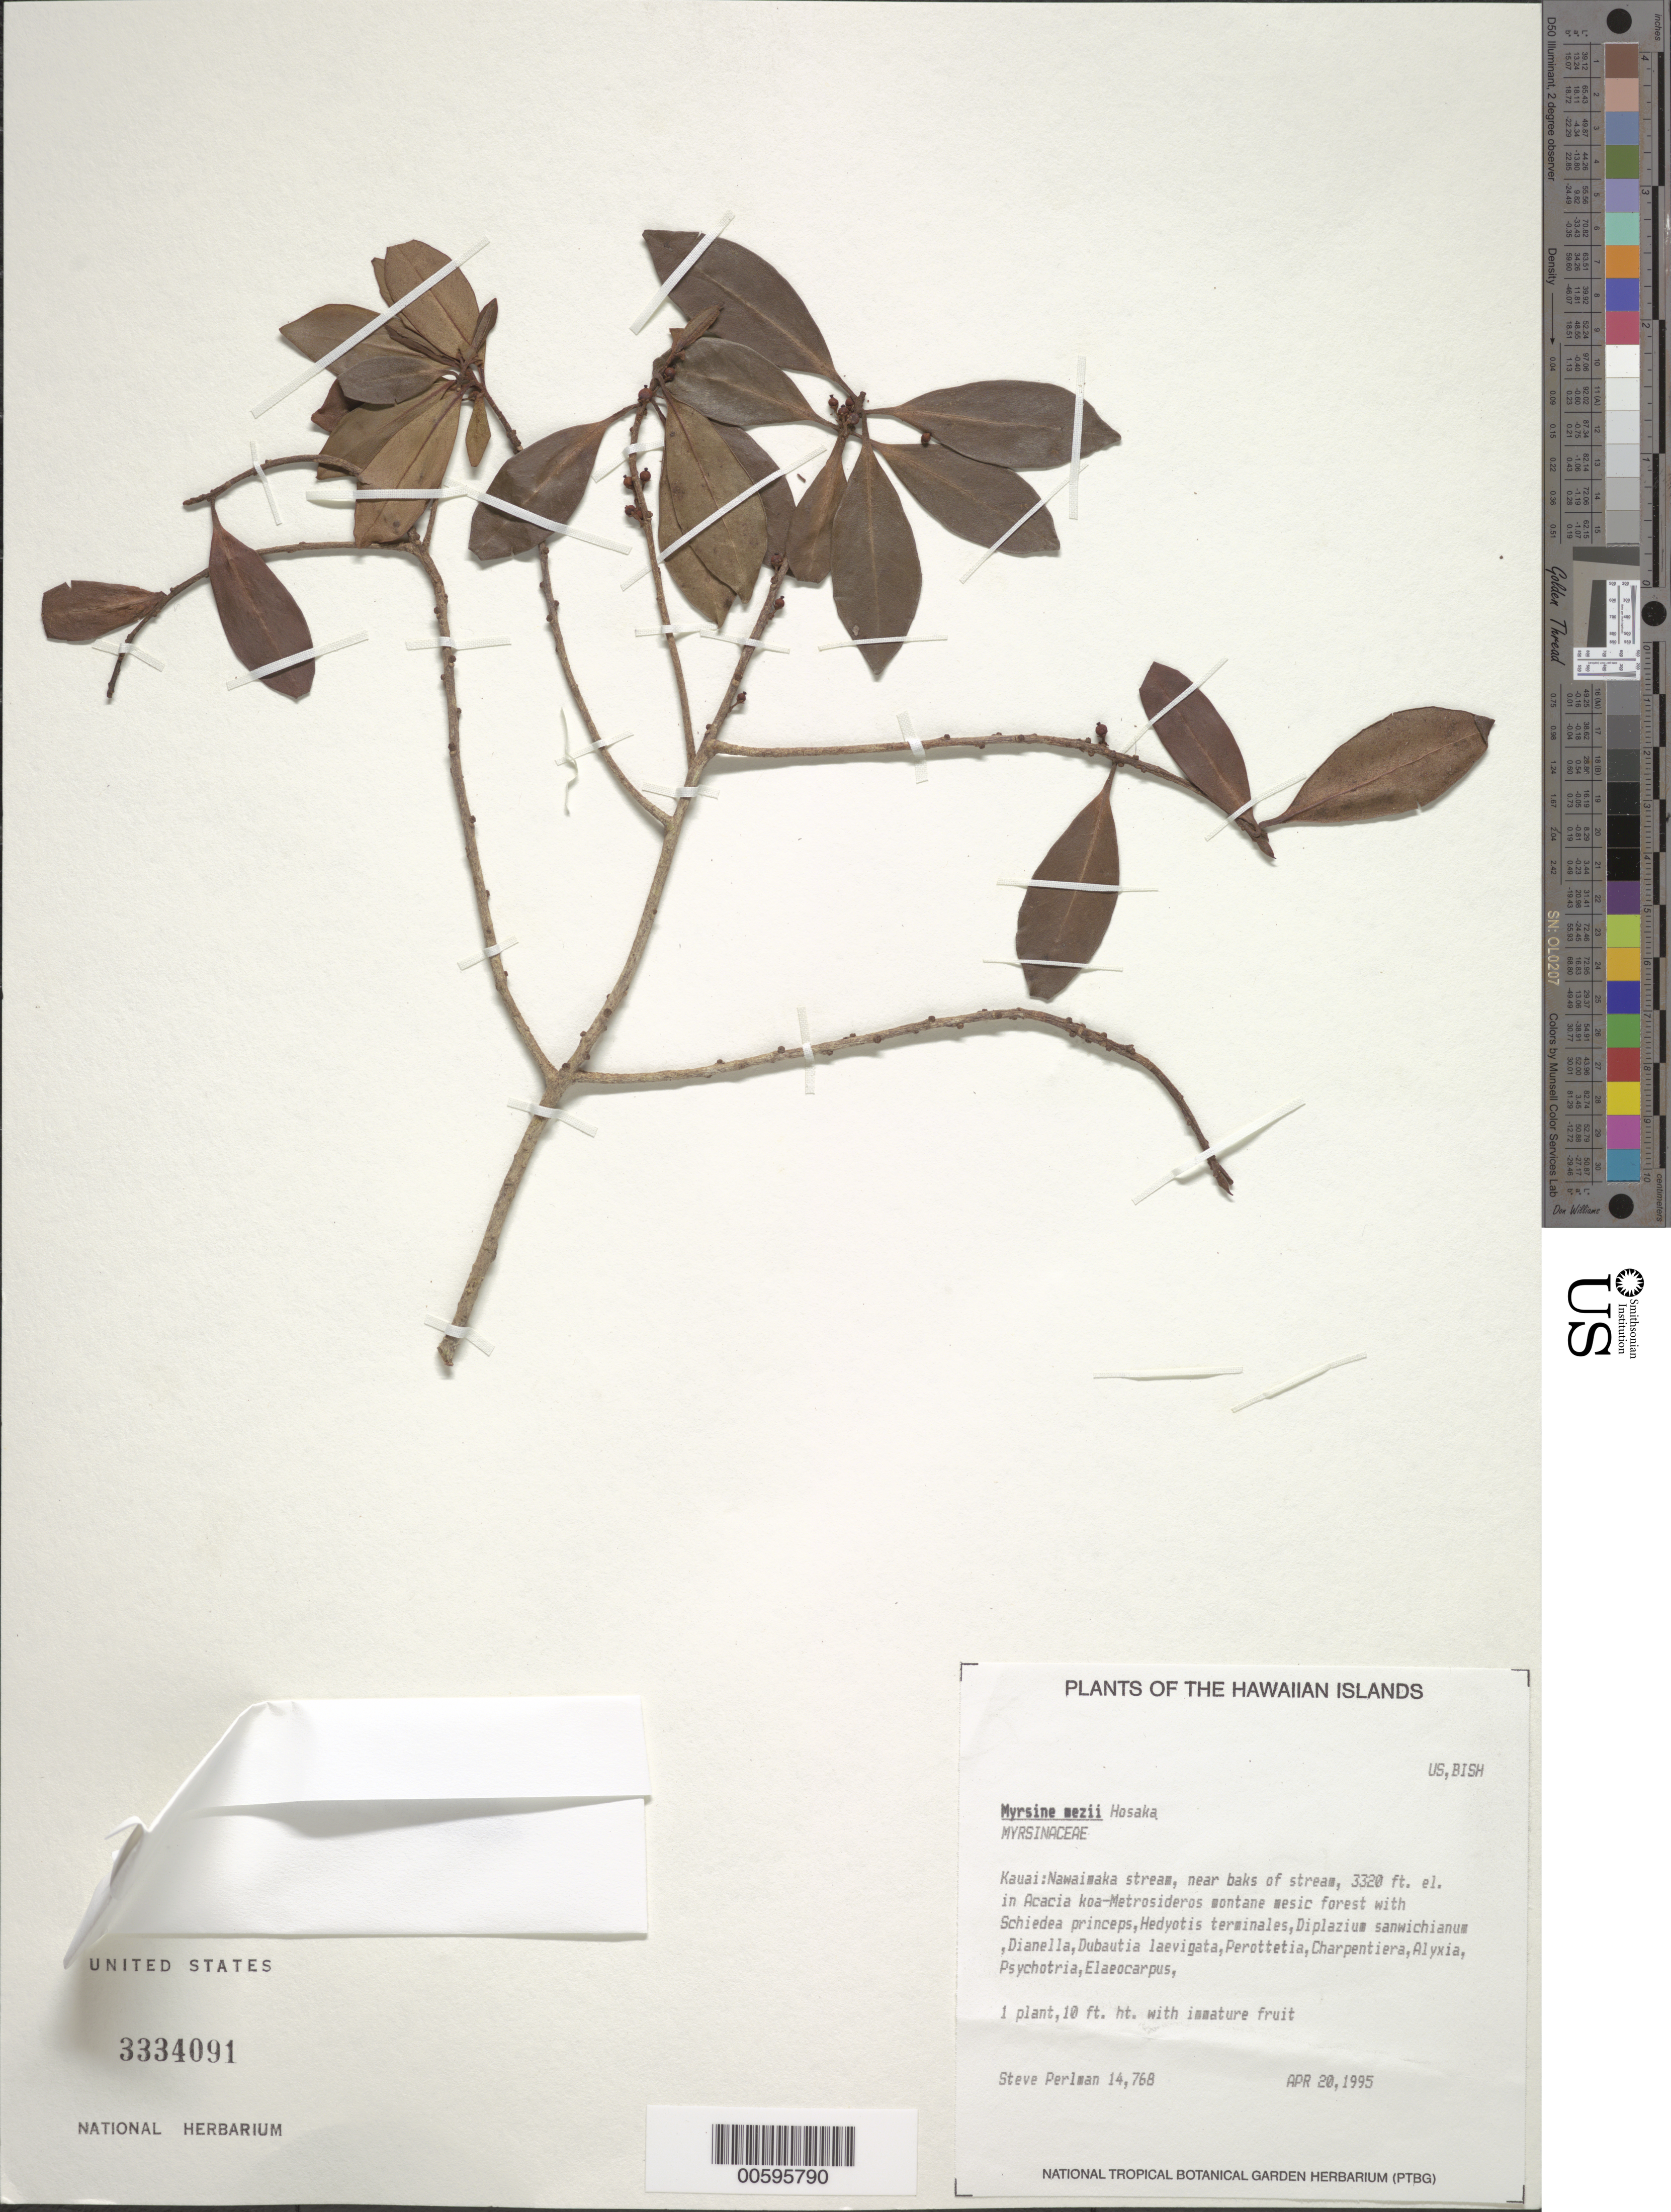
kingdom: Plantae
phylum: Tracheophyta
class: Magnoliopsida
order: Ericales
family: Primulaceae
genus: Myrsine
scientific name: Myrsine mezii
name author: Hosaka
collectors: S. P. Perlman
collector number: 14768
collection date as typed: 20 Apr 1995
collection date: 1995-04-20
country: United States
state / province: Hawaii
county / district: Kauai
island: Kaua'i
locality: Nawaimaka stream, near banks of stream.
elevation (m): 1012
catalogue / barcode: US 3334091